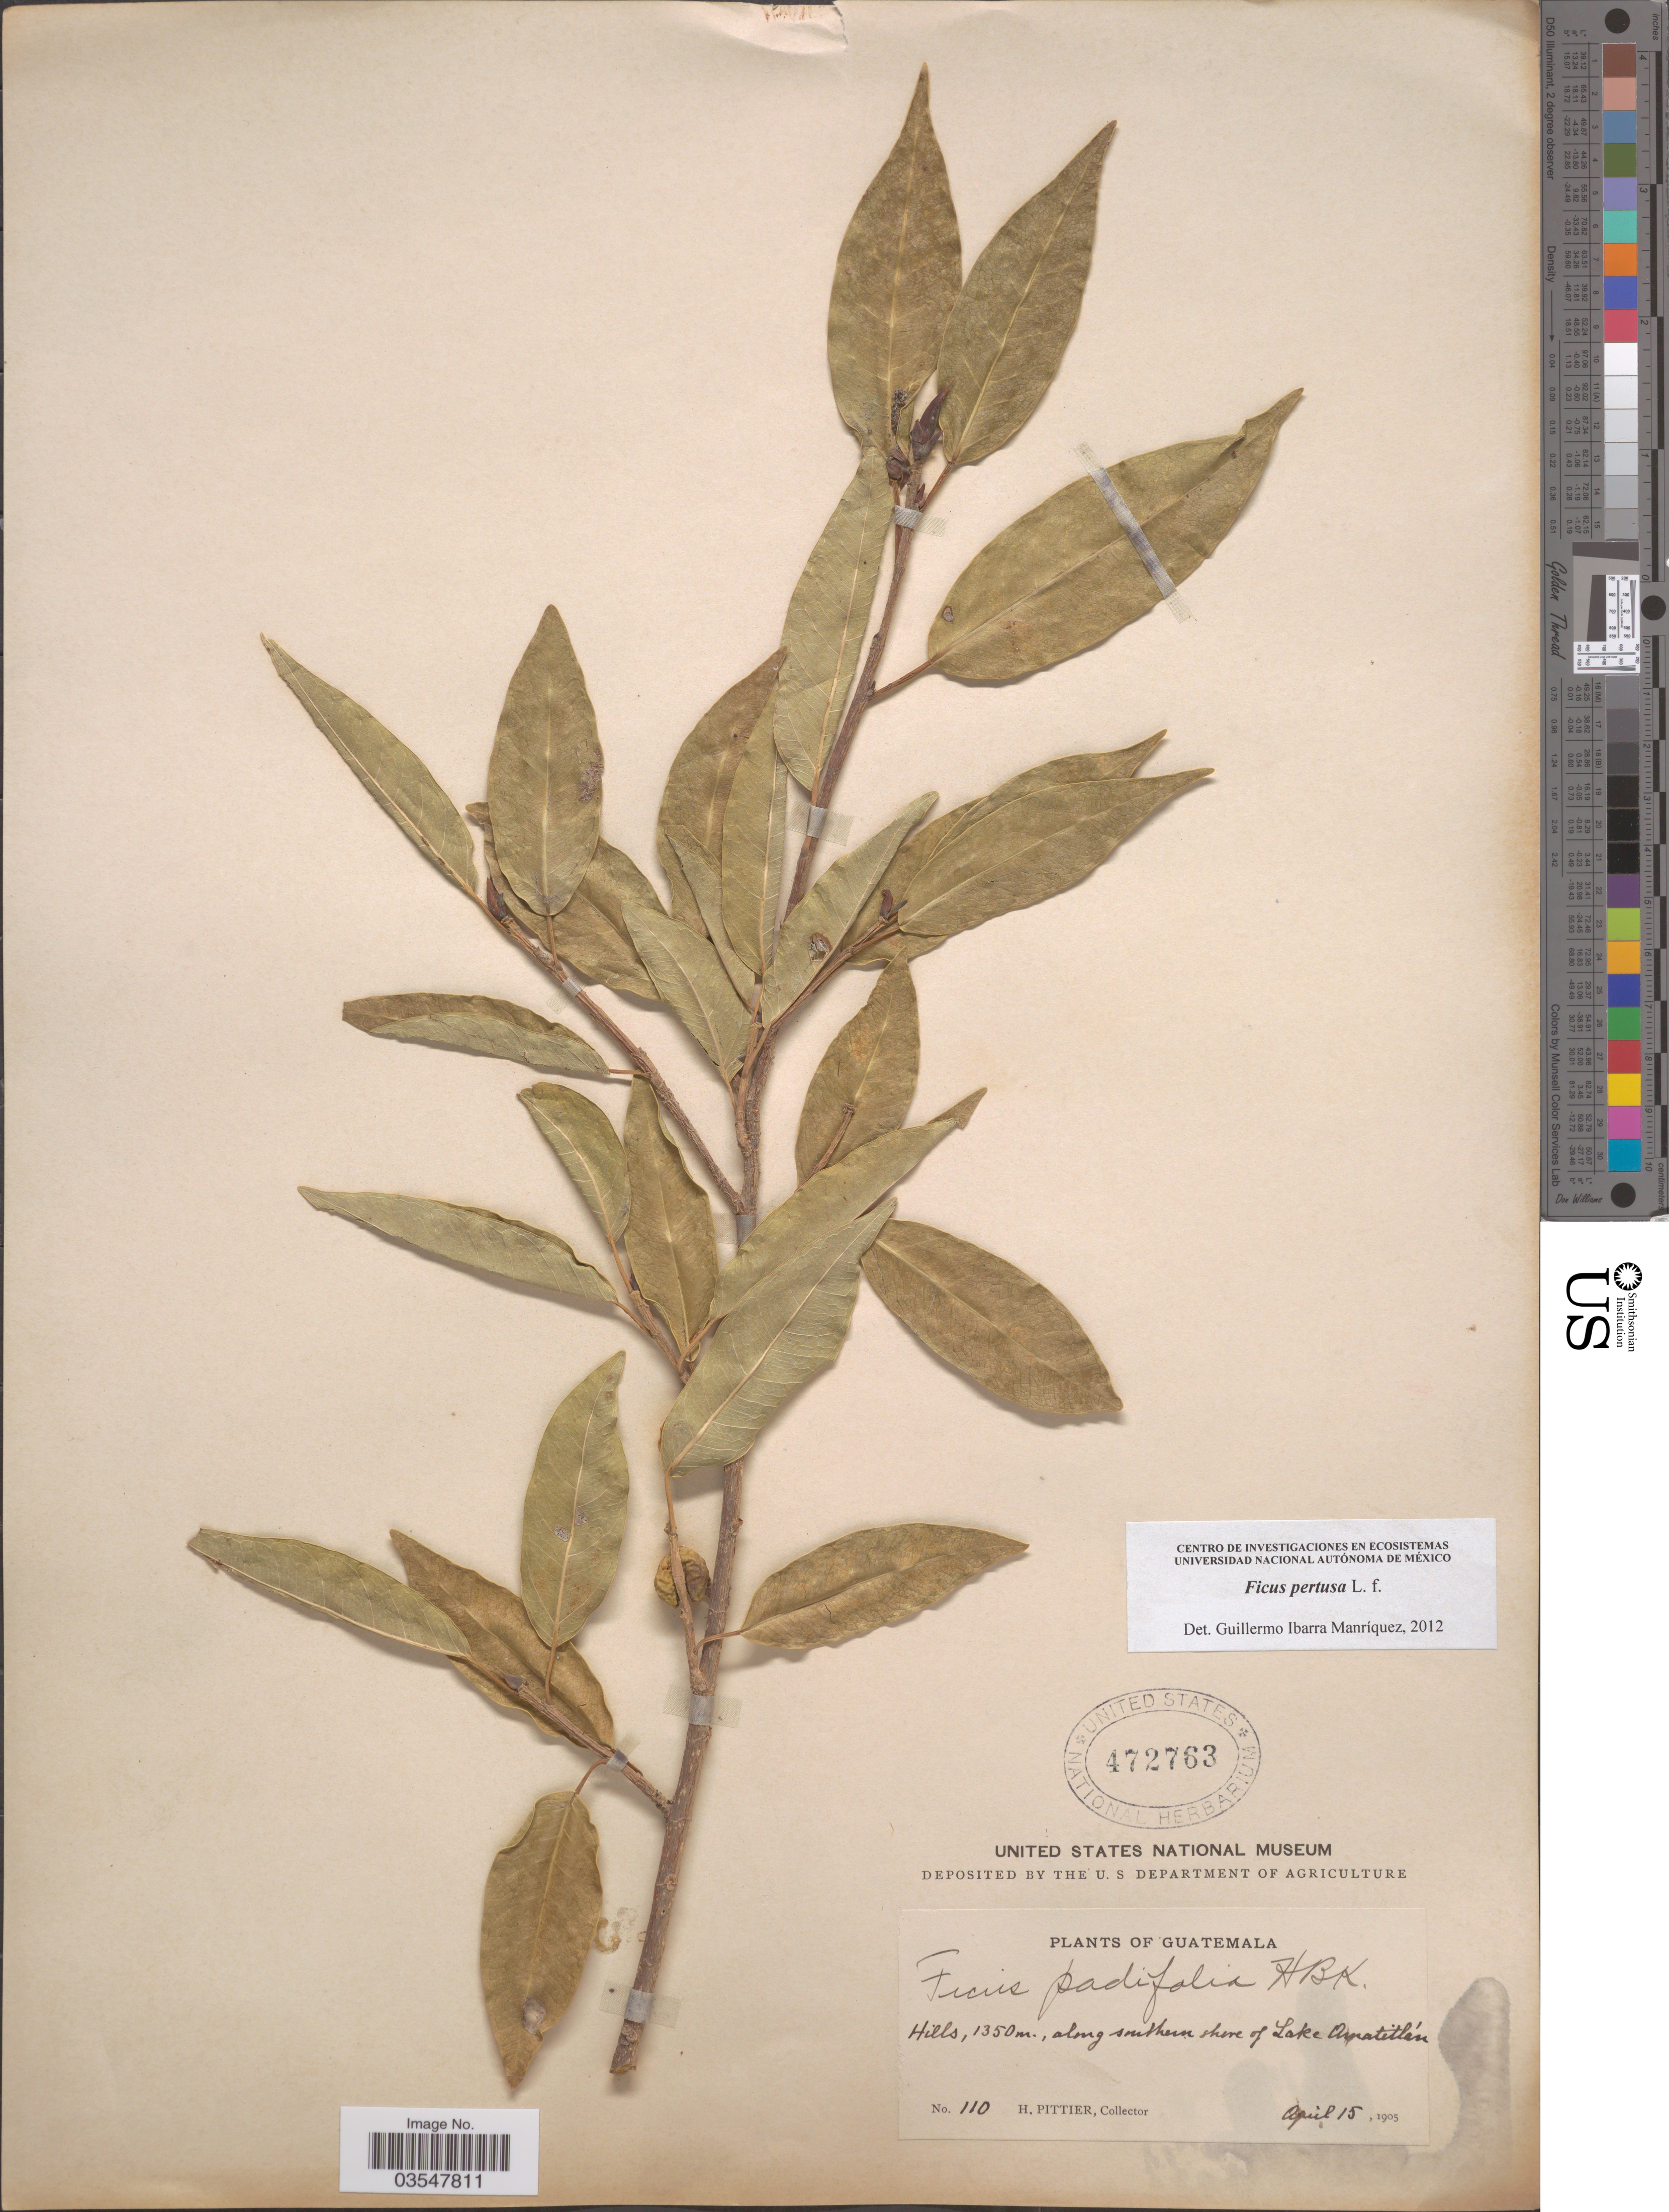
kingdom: Plantae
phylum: Tracheophyta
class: Magnoliopsida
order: Rosales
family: Moraceae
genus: Ficus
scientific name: Ficus pertusa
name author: L. f.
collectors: H. F. Pittier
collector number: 110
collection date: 1905-04-15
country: Guatemala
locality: Hills, along southern shore of Lake Amatitlán.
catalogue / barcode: US 472763